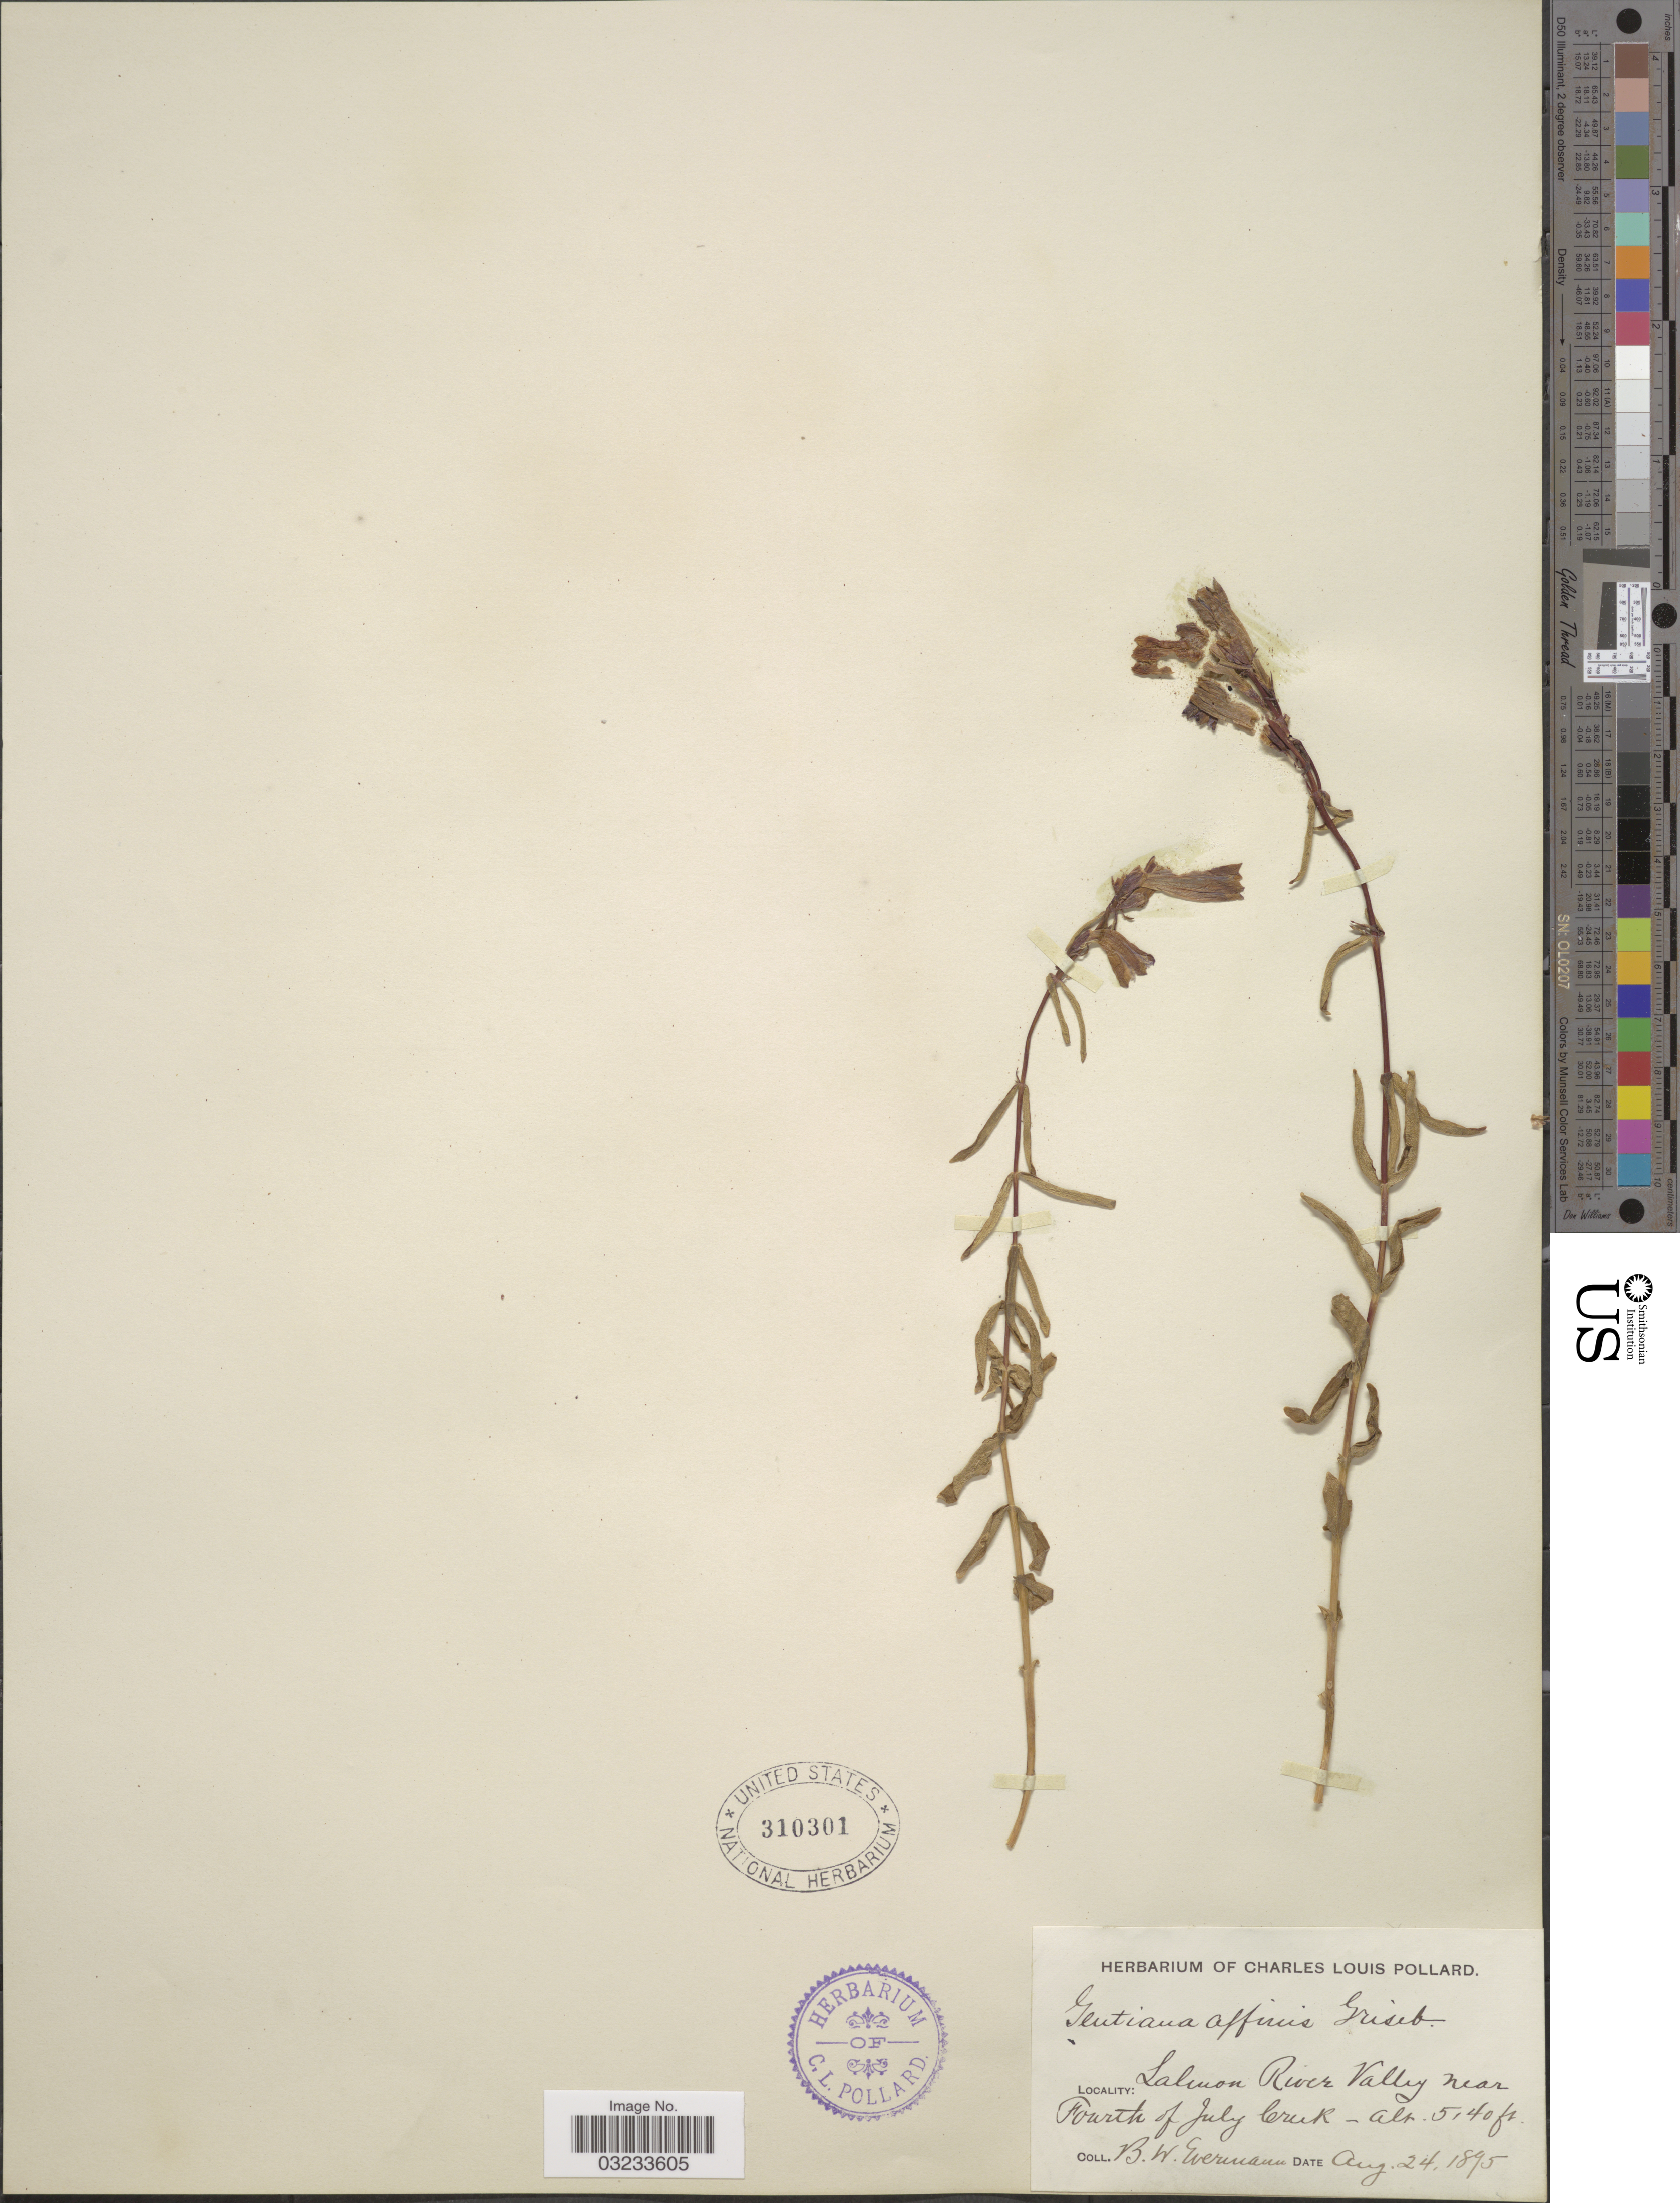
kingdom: Plantae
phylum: Tracheophyta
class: Magnoliopsida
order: Gentianales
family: Gentianaceae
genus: Gentiana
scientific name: Gentiana affinis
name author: Griseb.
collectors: B. W. Evermann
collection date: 1895-08-24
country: United States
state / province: Idaho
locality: Salmon River Valley near Fourth of July Creek.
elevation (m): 1567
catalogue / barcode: US 310301